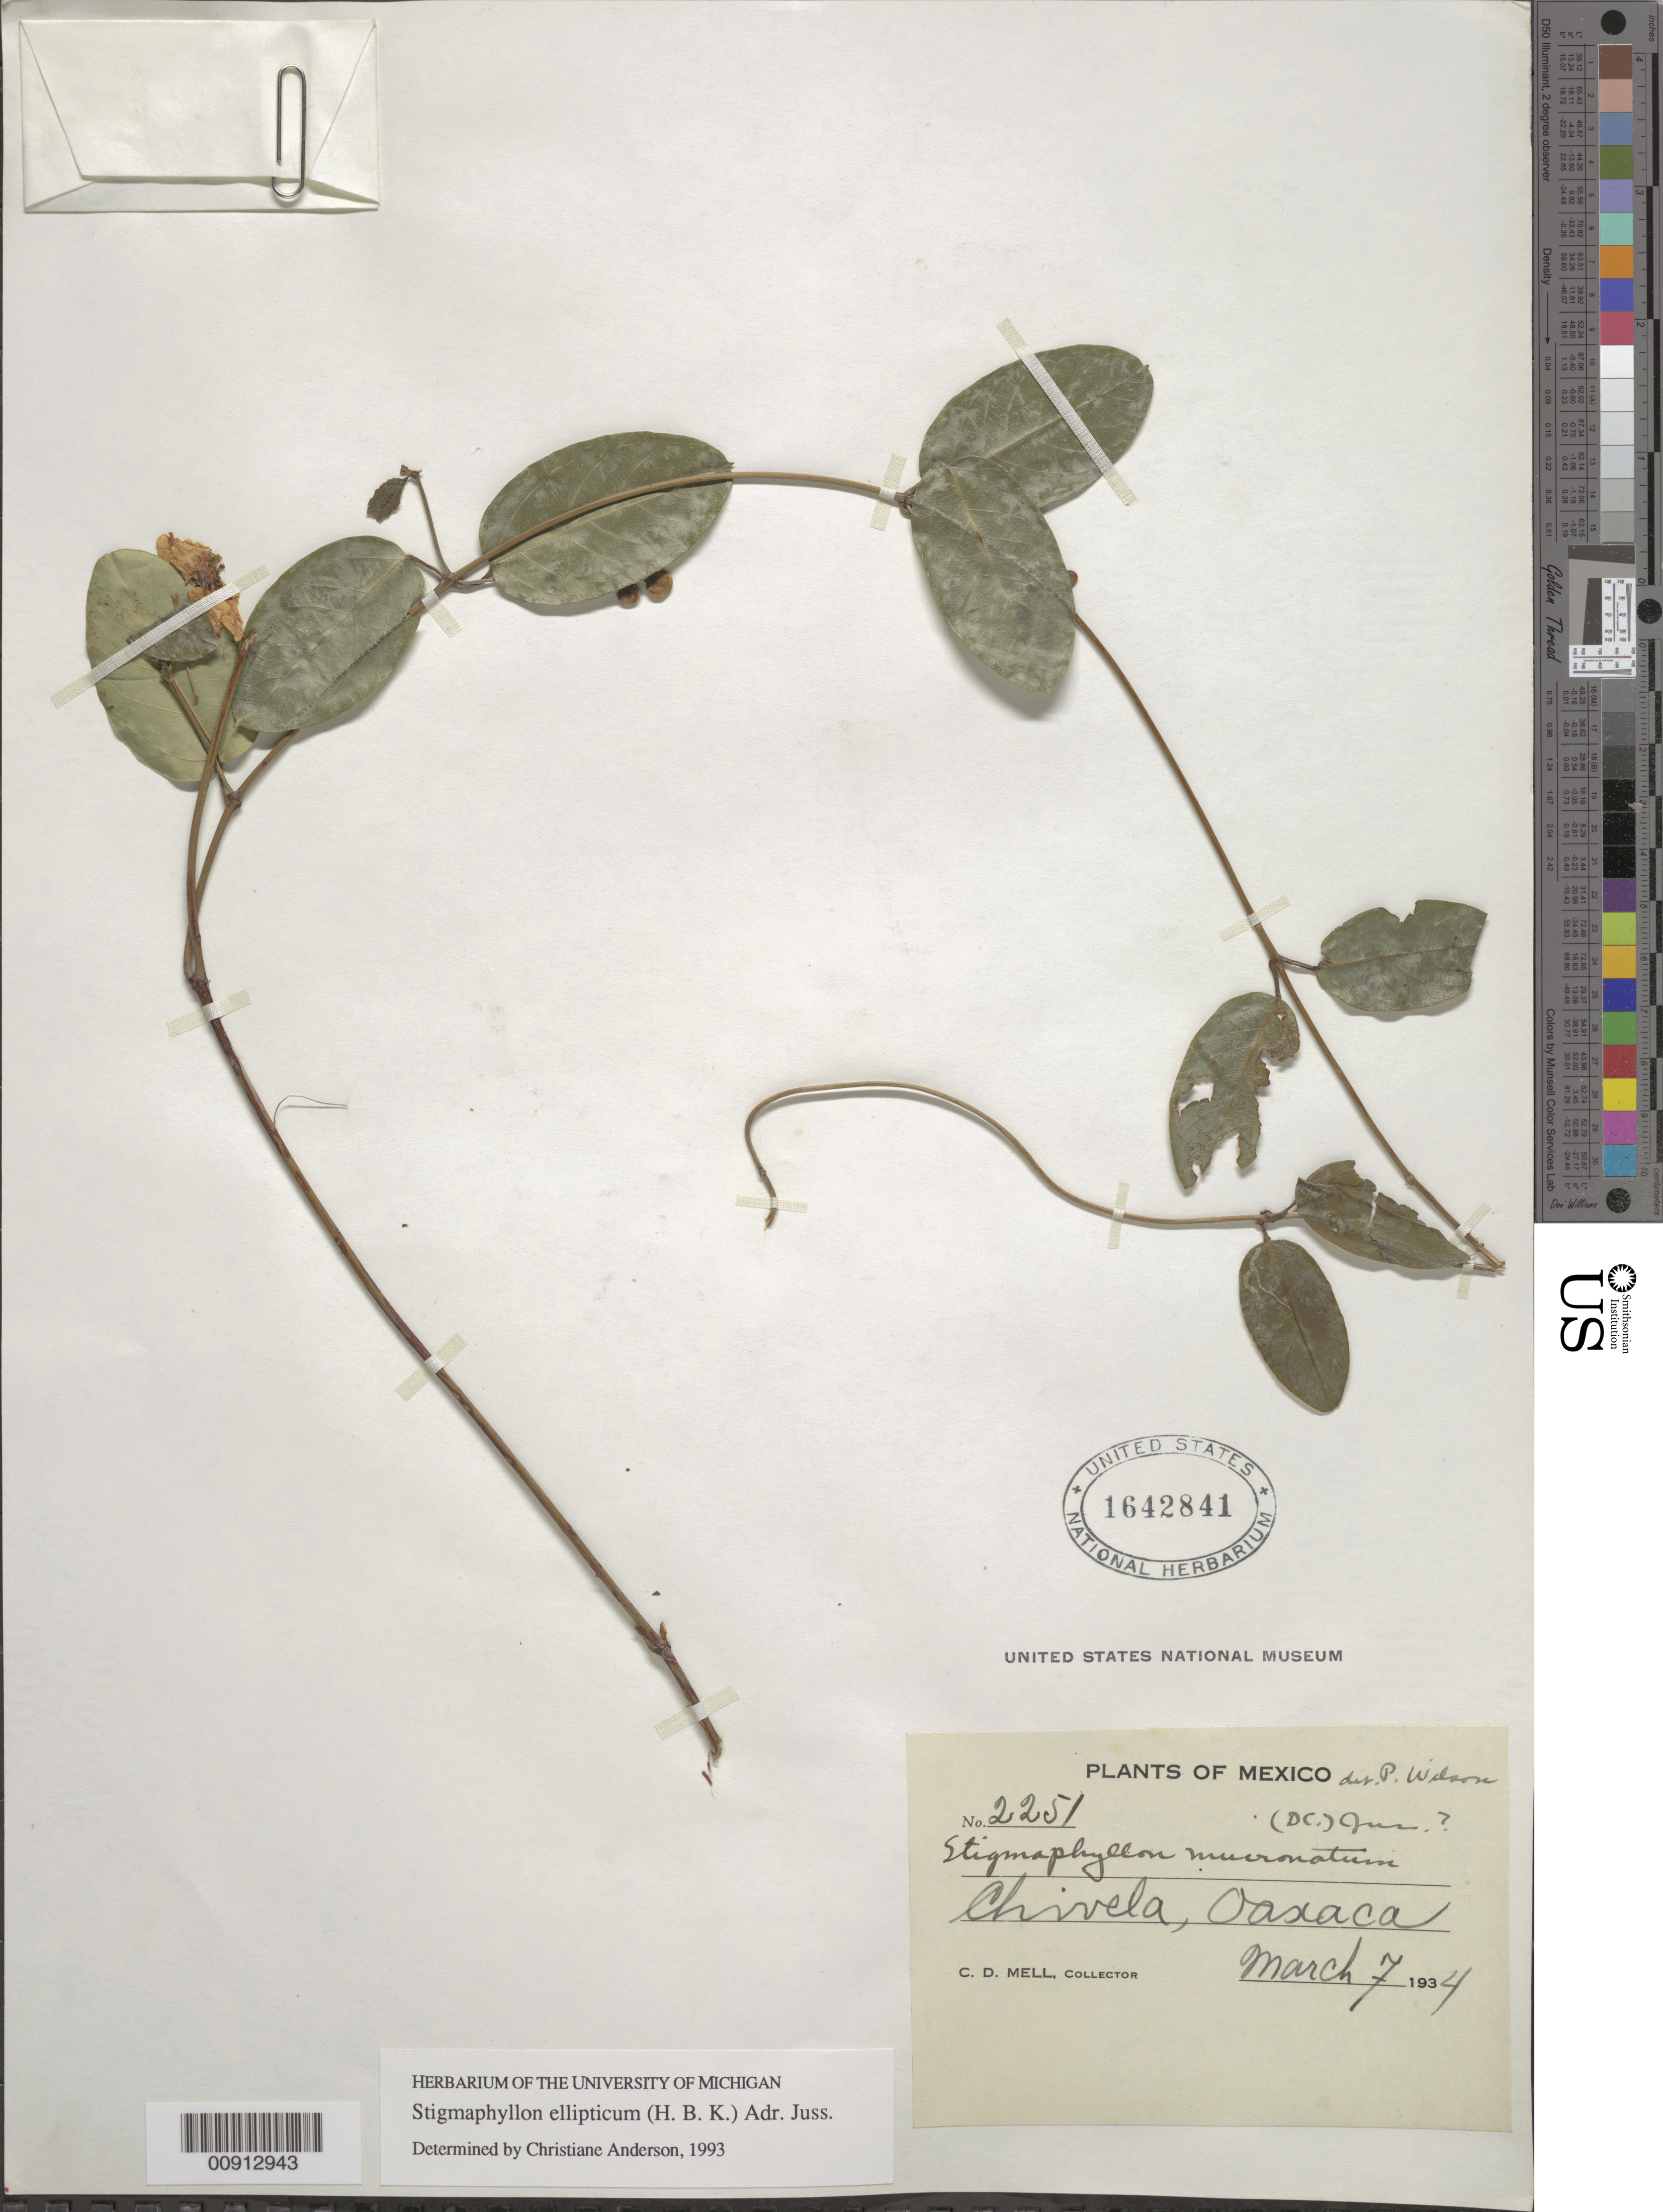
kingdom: Plantae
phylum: Tracheophyta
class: Magnoliopsida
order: Malpighiales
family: Malpighiaceae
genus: Stigmaphyllon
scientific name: Stigmaphyllon ellipticum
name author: (Kunth) A. Juss.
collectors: C. D. Mell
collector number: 2251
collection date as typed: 07 Mar 1934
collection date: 1934-03-07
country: Mexico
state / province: Oaxaca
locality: Chivela, Oaxaca.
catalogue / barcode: US 1642841